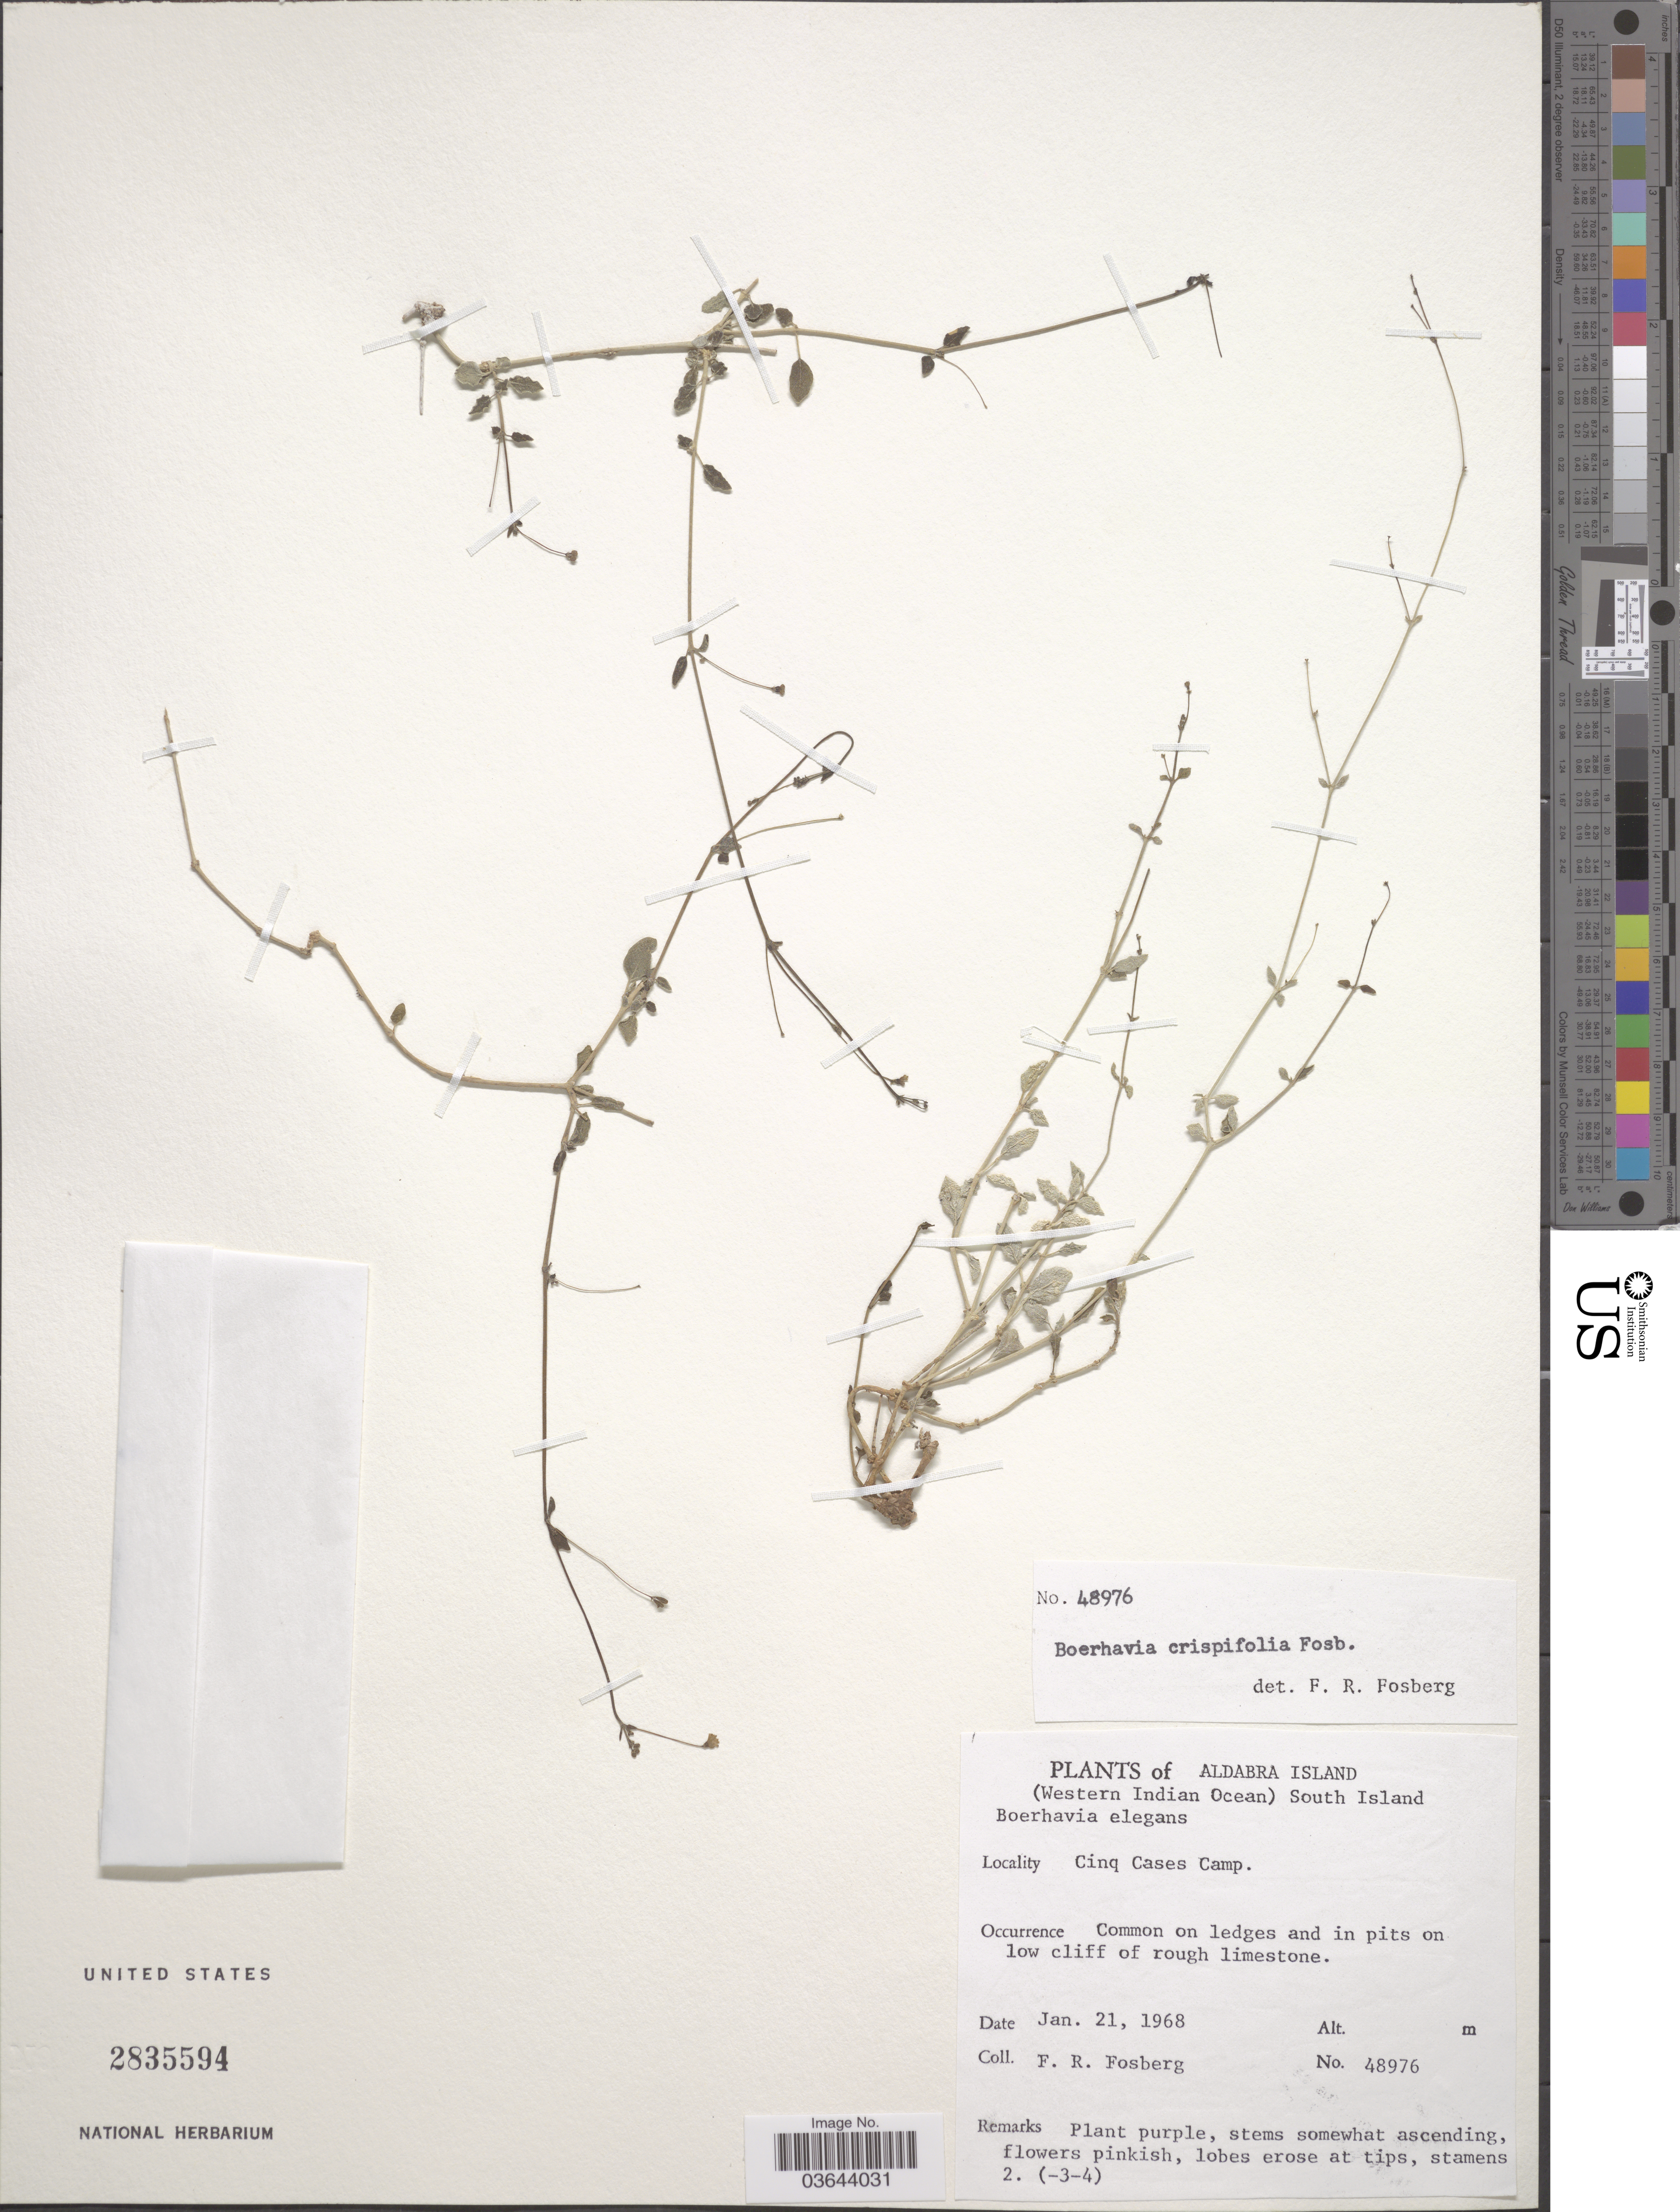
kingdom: Plantae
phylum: Tracheophyta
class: Magnoliopsida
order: Caryophyllales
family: Nyctaginaceae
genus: Boerhavia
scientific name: Boerhavia crispifolia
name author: Fosberg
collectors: F. R. Fosberg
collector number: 48976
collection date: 1968-01-21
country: Seychelles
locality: Aldabra Island (Western Indian Ocean) South Island. Cinq Cases Camp.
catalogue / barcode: US 2835594